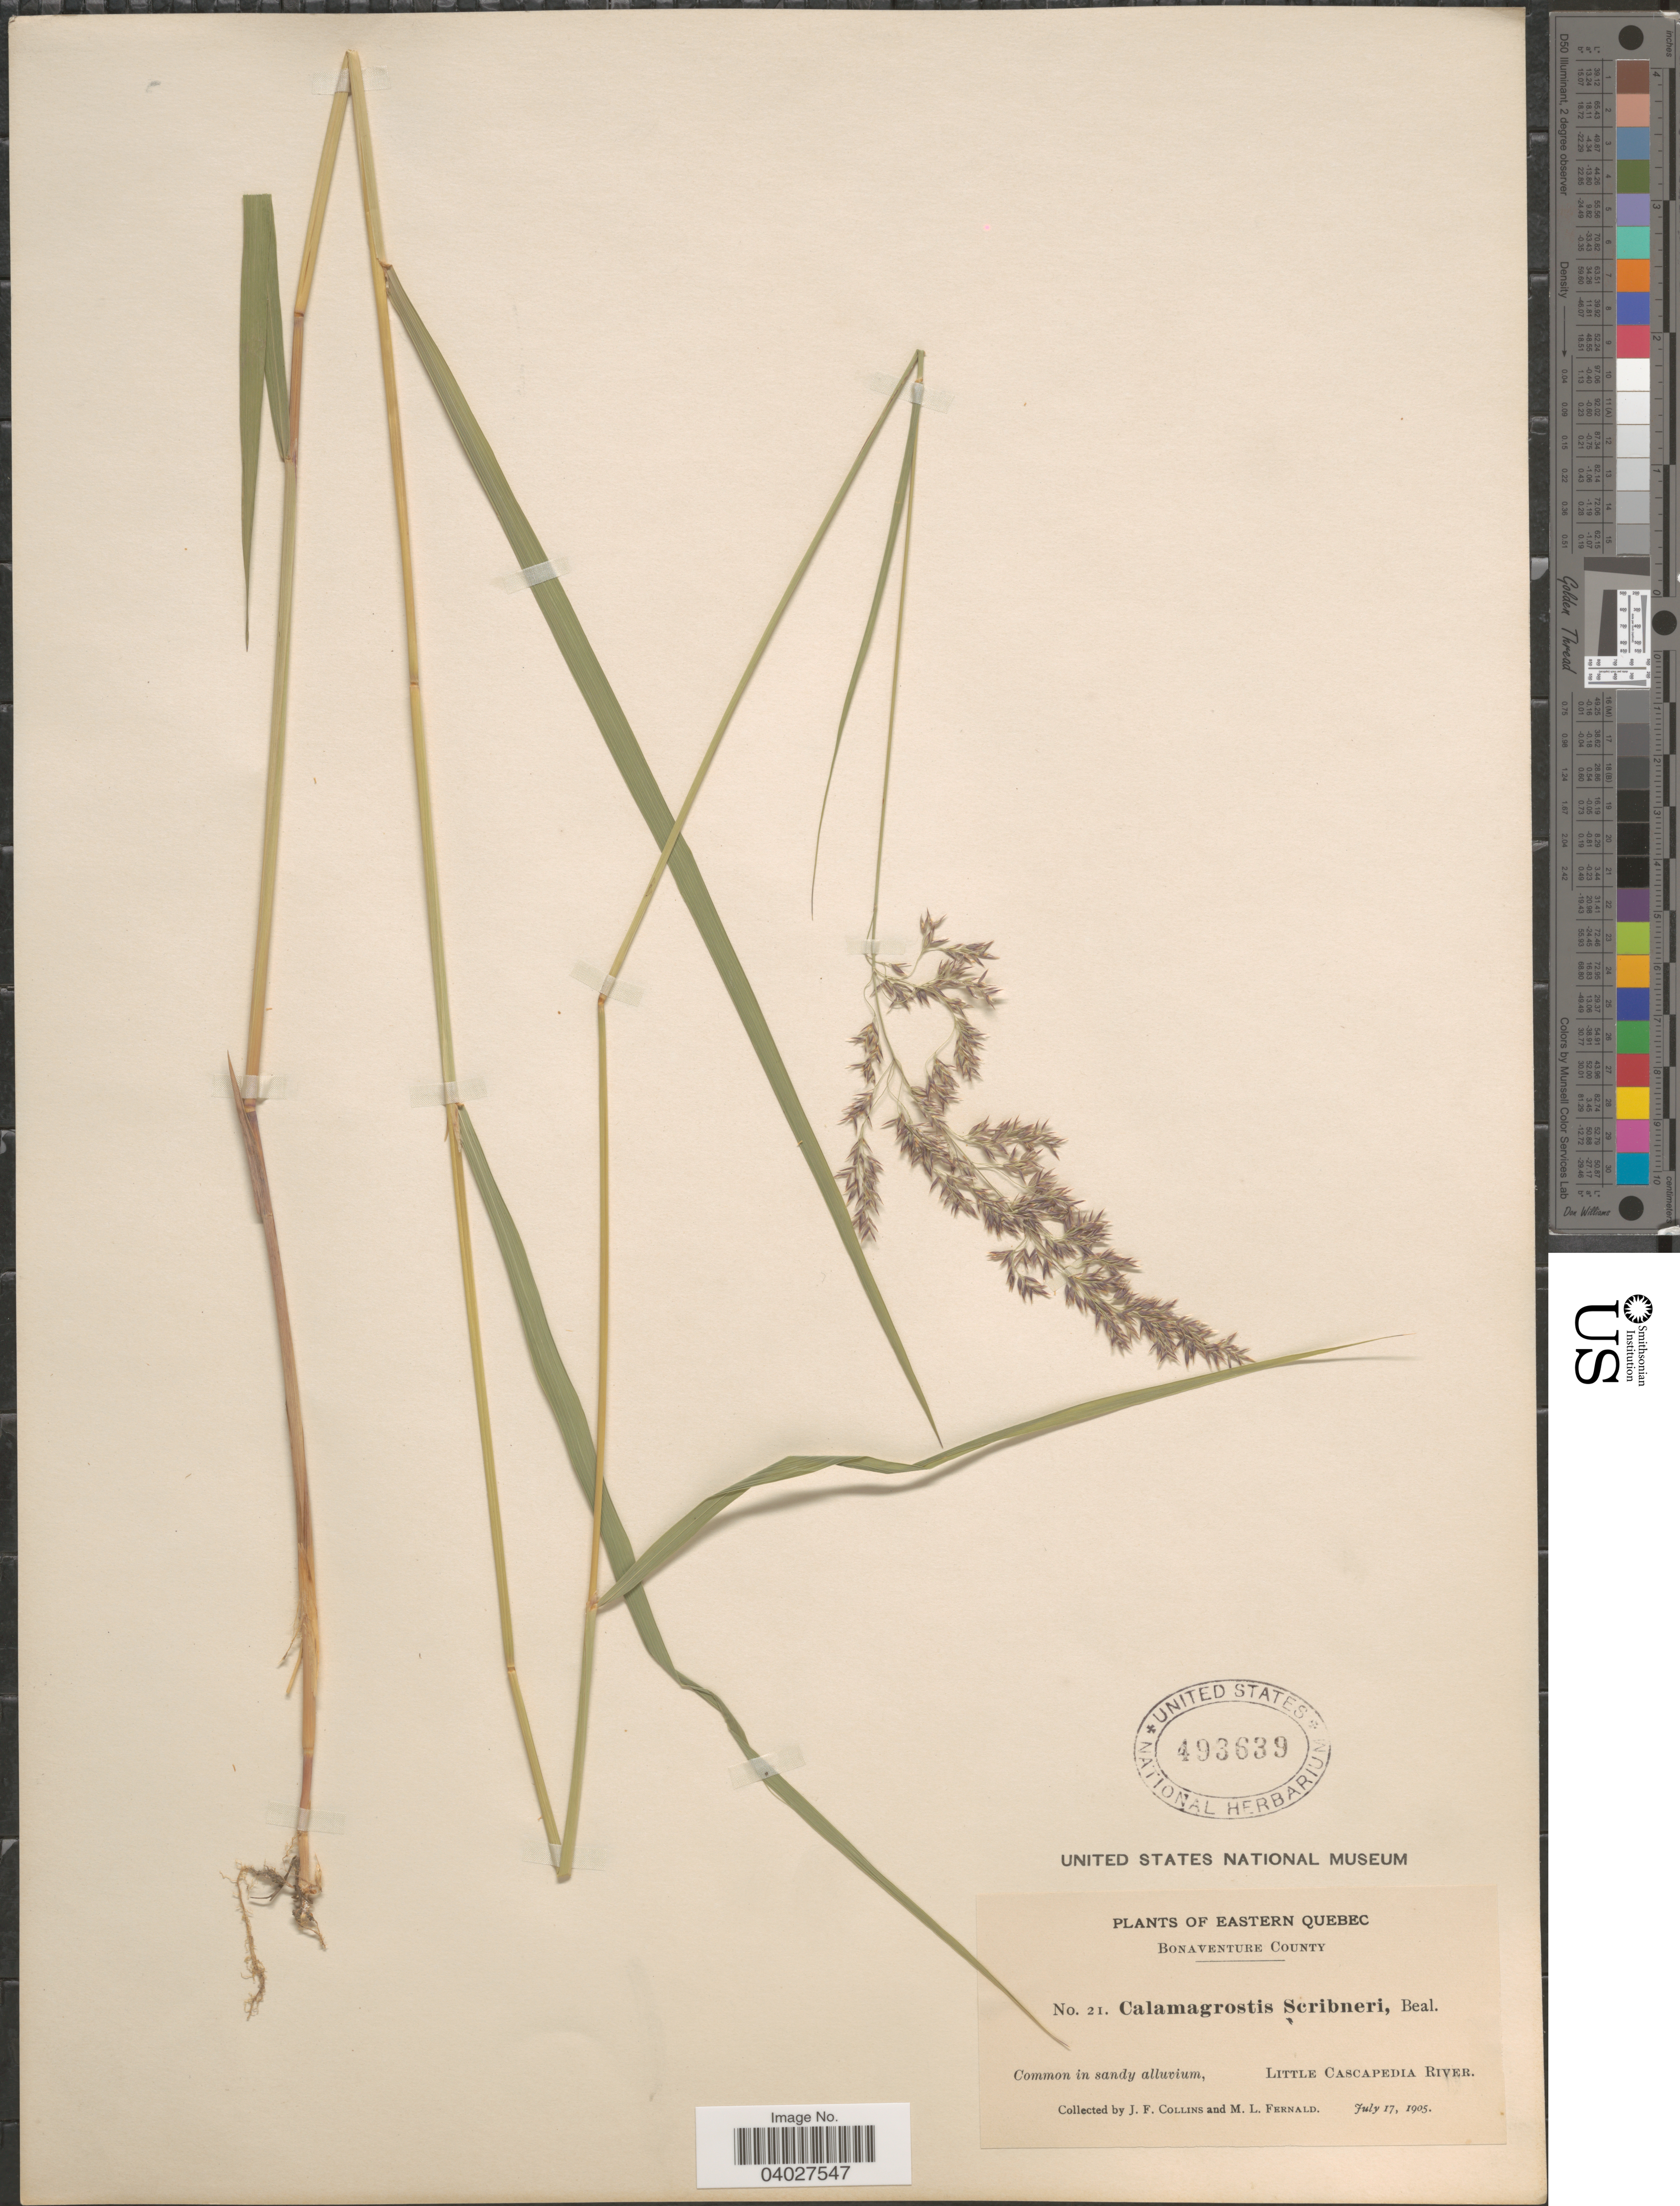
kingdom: Plantae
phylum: Tracheophyta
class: Liliopsida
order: Poales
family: Poaceae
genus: Calamagrostis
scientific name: Calamagrostis canadensis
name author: (Michx.) P. Beauv.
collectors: J. Collins & M. L. Fernald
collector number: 21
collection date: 1905-07-17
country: Canada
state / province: Quebec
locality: Eastern Quebec. Bonaventure County. Little Cascapedia River.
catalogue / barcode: US 493639